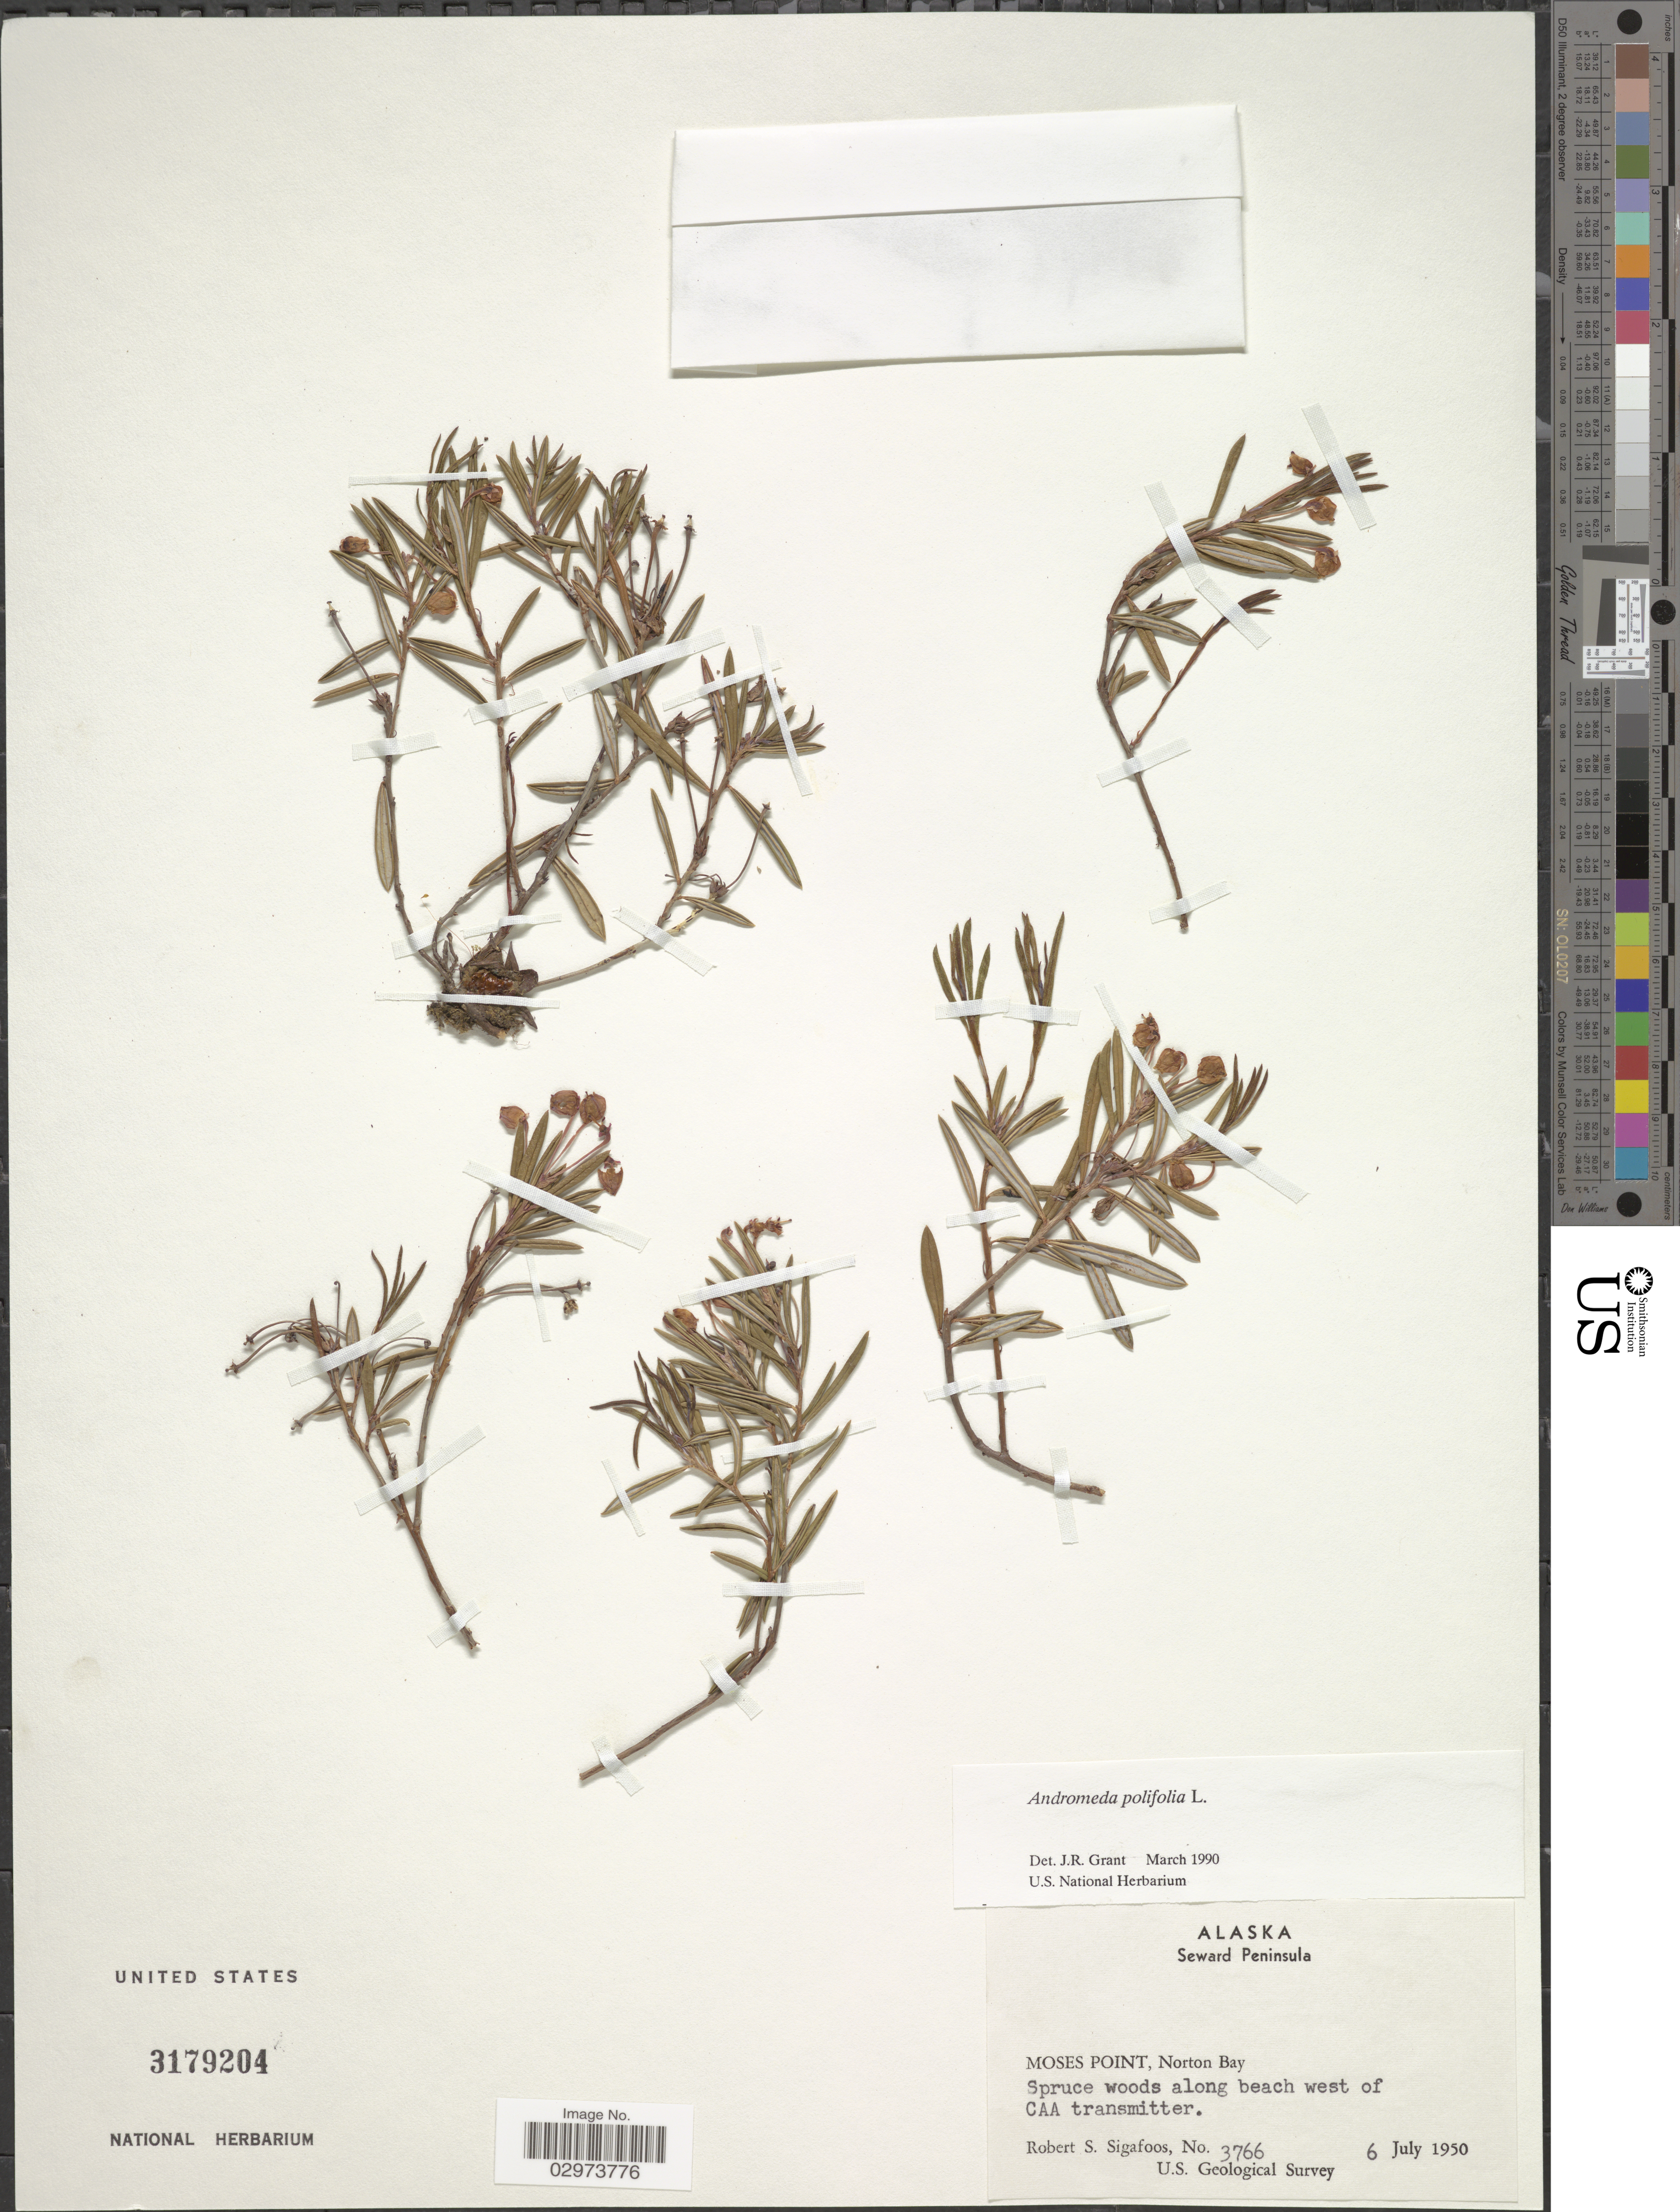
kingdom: Plantae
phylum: Tracheophyta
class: Magnoliopsida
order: Ericales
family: Ericaceae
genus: Andromeda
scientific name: Andromeda polifolia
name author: L.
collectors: R. Sigafoos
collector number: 3766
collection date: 1950-07-06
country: United States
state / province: Alaska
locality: Seward Peninsula. Moses Point, Norton Bay. Along beach west of CAA transmitter.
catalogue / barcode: US 3179204